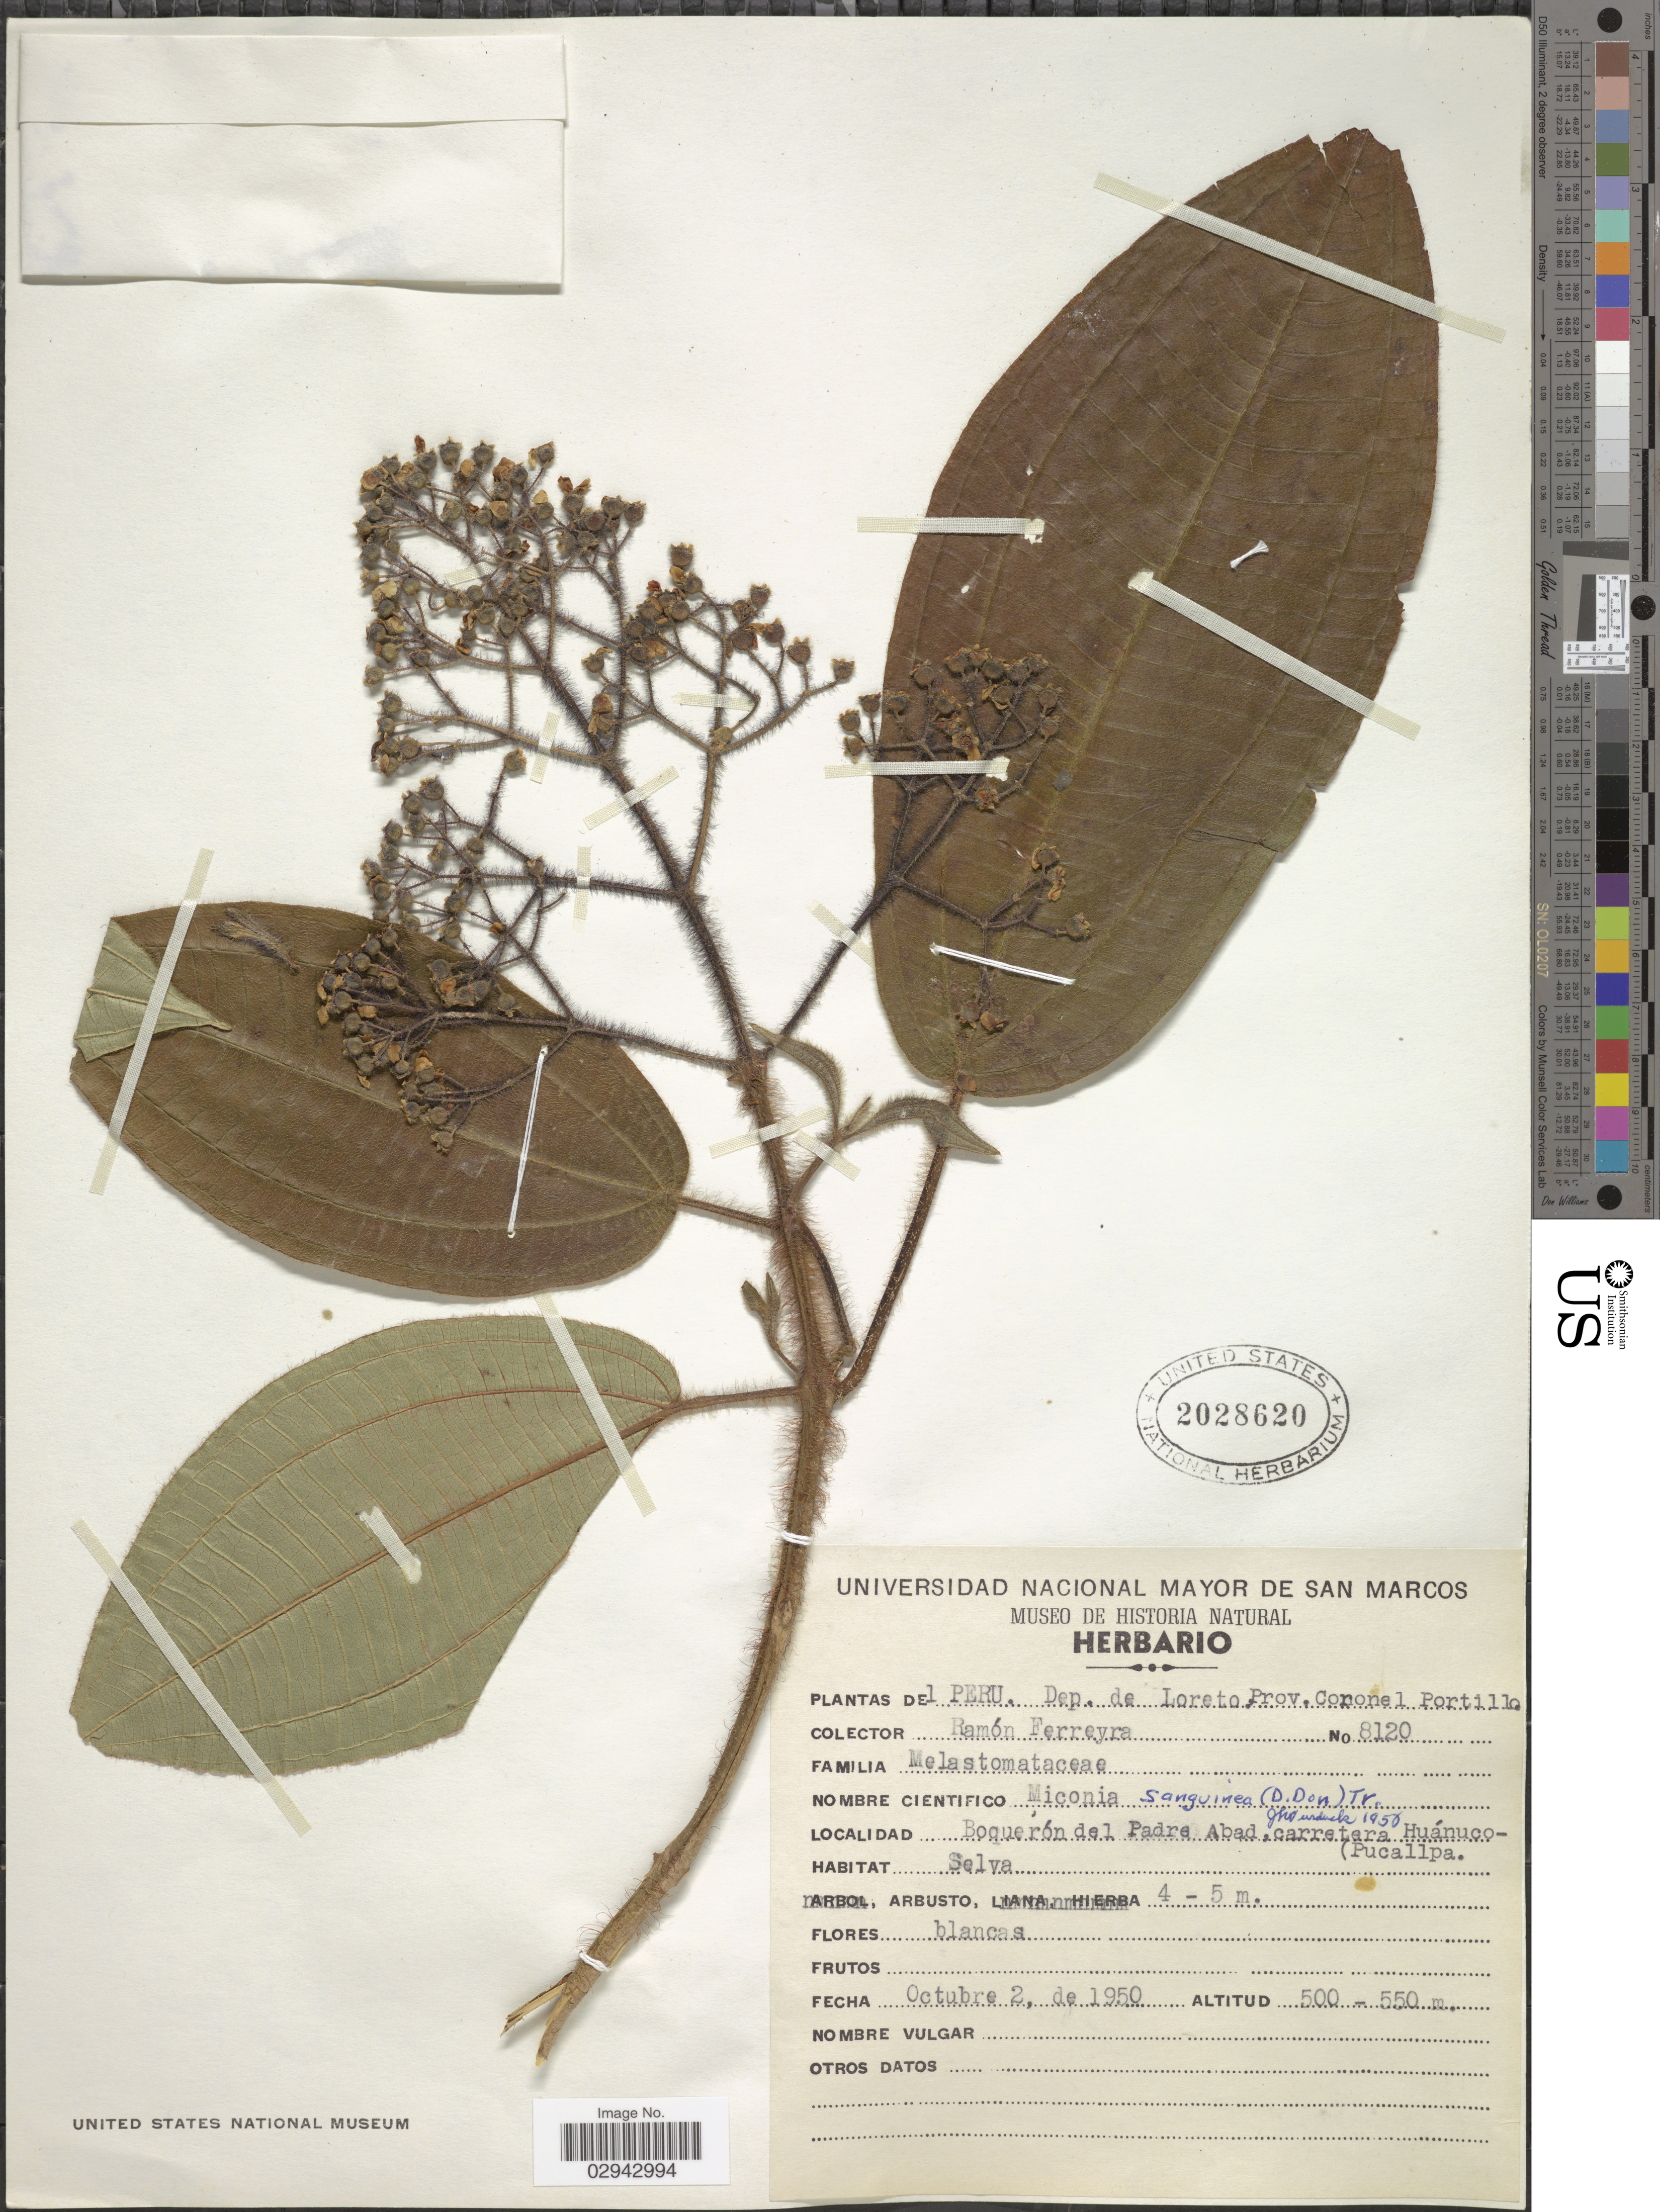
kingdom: Plantae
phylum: Tracheophyta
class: Magnoliopsida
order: Myrtales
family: Melastomataceae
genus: Miconia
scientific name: Miconia sanguinea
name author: (D. Don) Triana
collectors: R. A. Ferreyra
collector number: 8120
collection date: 1950-10-02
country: Peru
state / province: Loreto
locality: Dep. de Huanuco. Prov. Coronel Portillo. Boquerón del Padre Abad. carretera Huánuco-(Pucallpa.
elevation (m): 500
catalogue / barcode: US 2028620